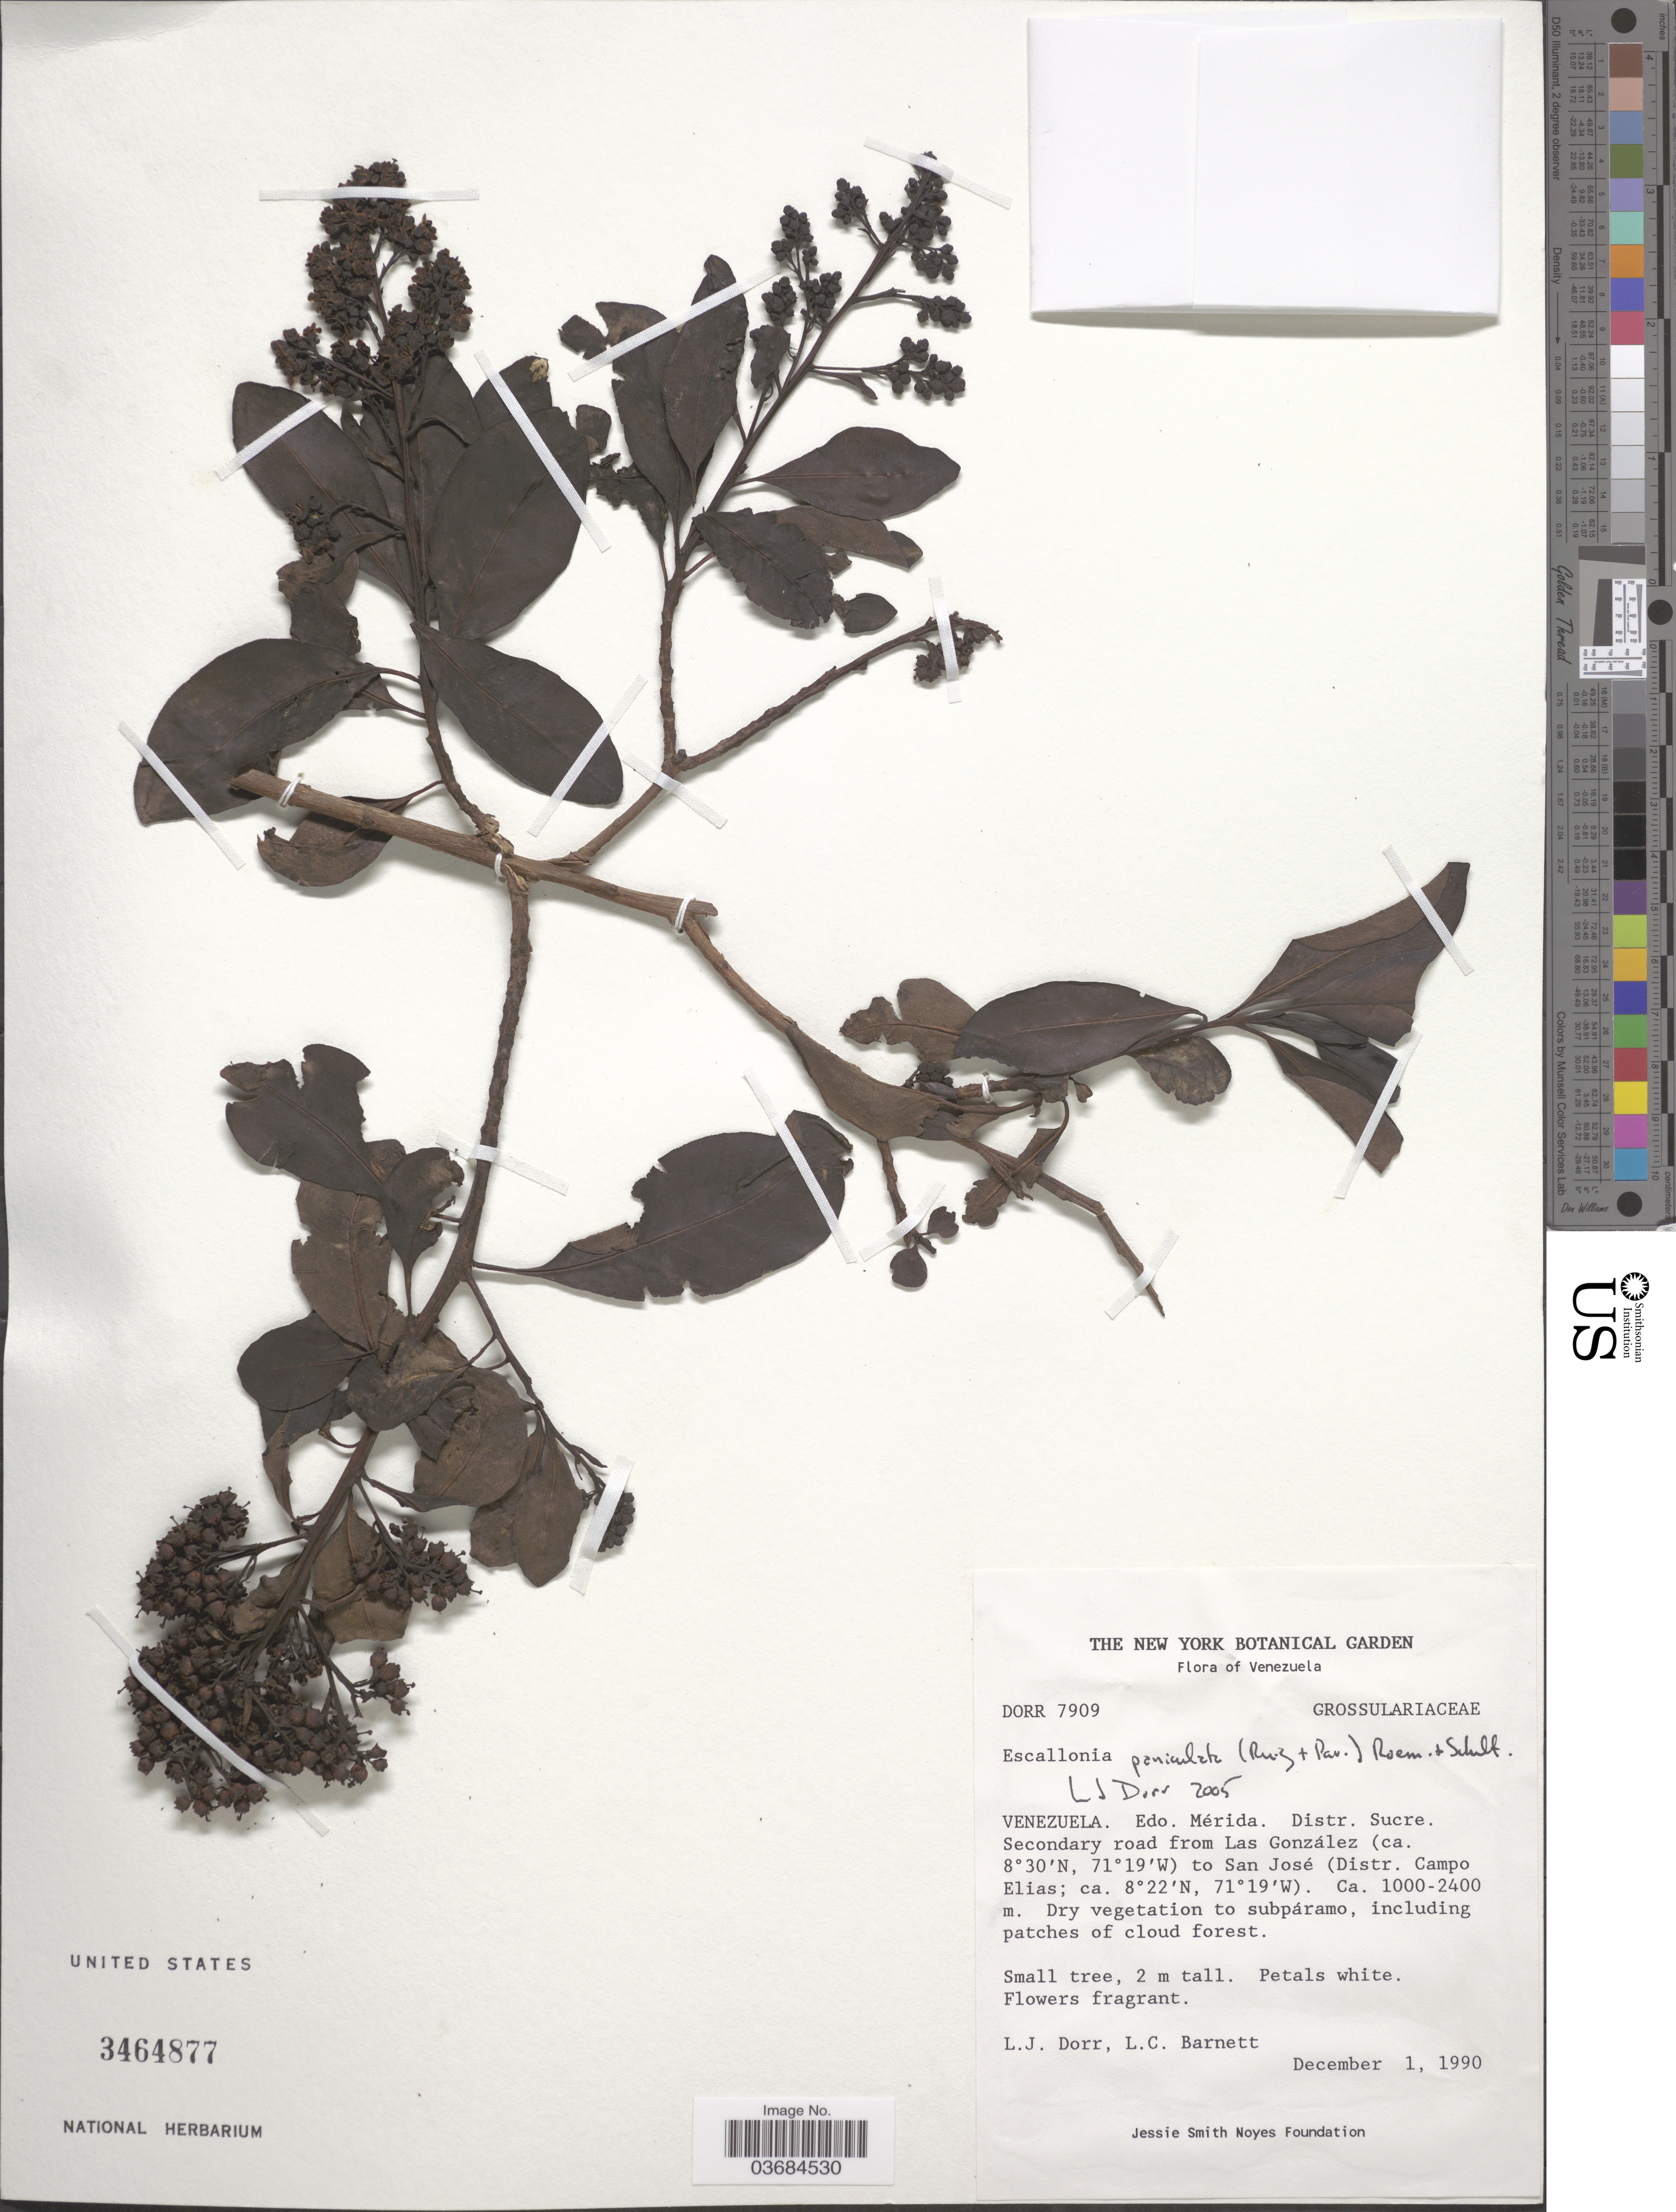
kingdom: Plantae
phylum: Tracheophyta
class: Magnoliopsida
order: Escalloniales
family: Escalloniaceae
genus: Escallonia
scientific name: Escallonia paniculata var. paniculata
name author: (Ruiz & Pav.) Roem. & Schult.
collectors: L. J. Dorr & L. C. Barnett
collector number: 7909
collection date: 1990-12-01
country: Venezuela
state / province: Mérida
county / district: Sucre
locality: Secondary road from Las González to San José (Distr. Campo Elias)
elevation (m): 1000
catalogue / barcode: US 3464877